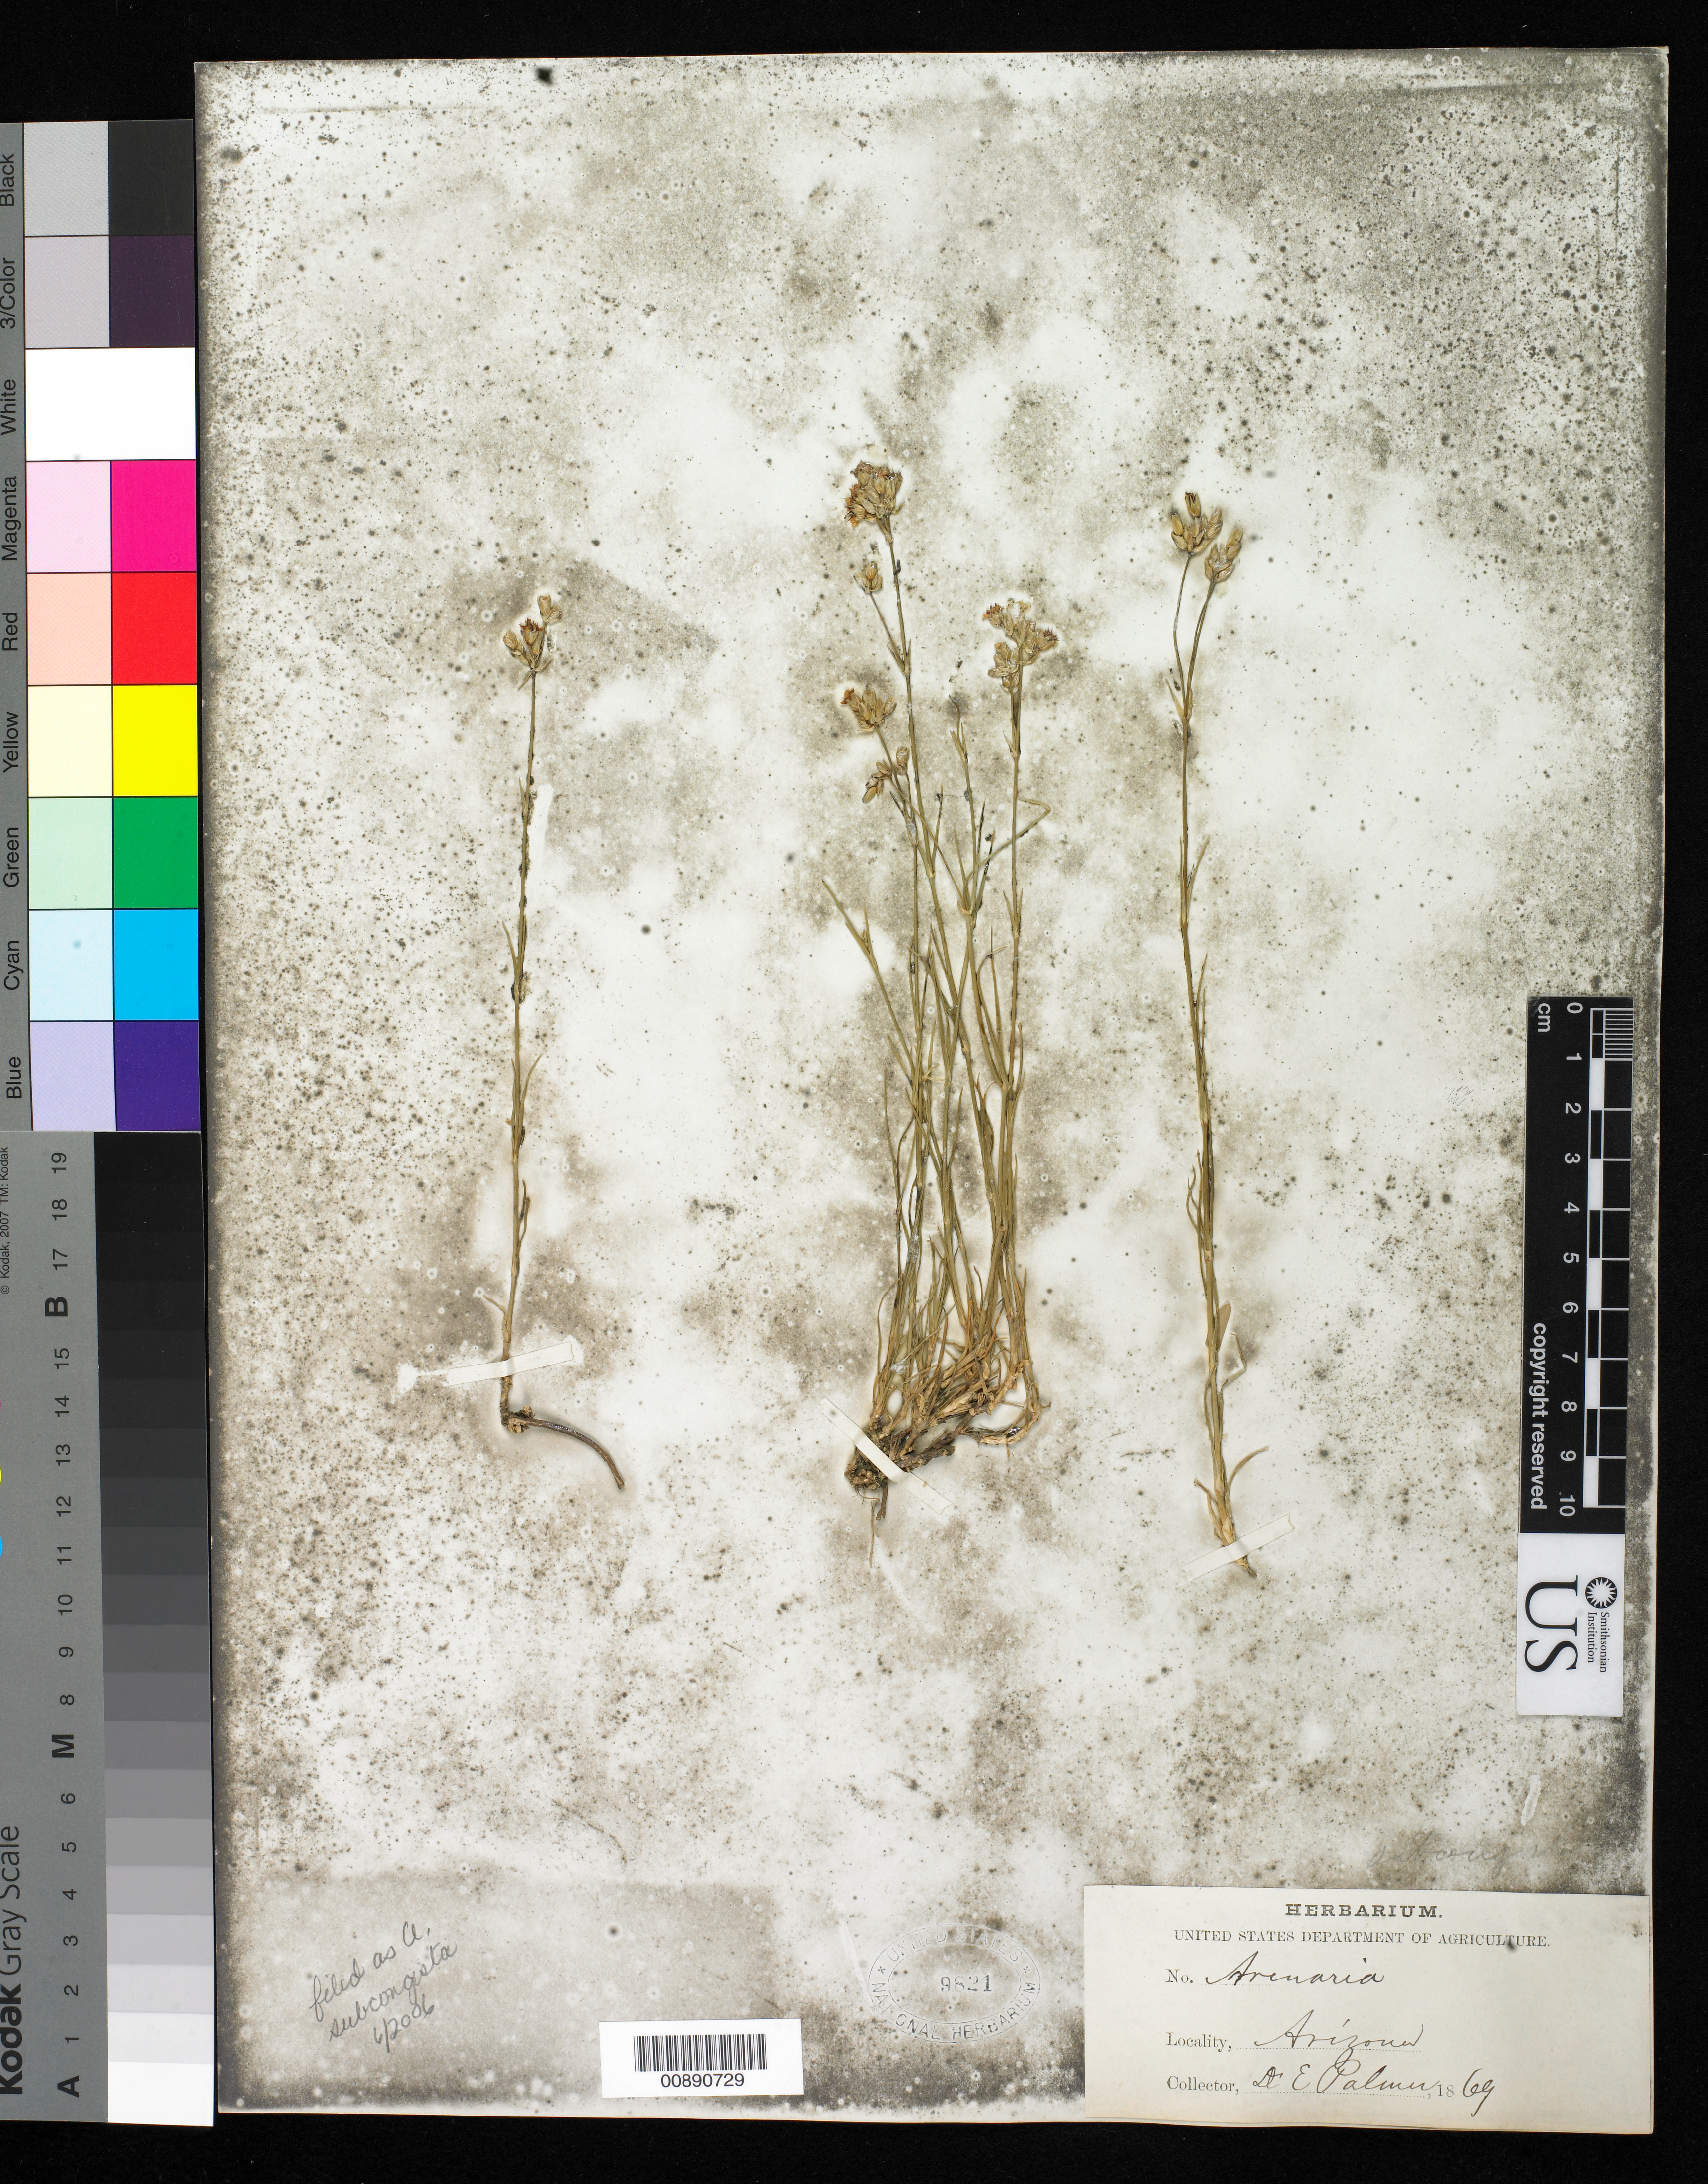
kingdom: Plantae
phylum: Tracheophyta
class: Magnoliopsida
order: Caryophyllales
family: Caryophyllaceae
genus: Eremogone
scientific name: Eremogone sp.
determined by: Strong, Mark T., (BOT), Smithsonian Institution - National Museum of Natural History (UNITED STATES)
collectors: E. Palmer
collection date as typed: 1869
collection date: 1869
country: United States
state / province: Arizona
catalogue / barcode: US 9821